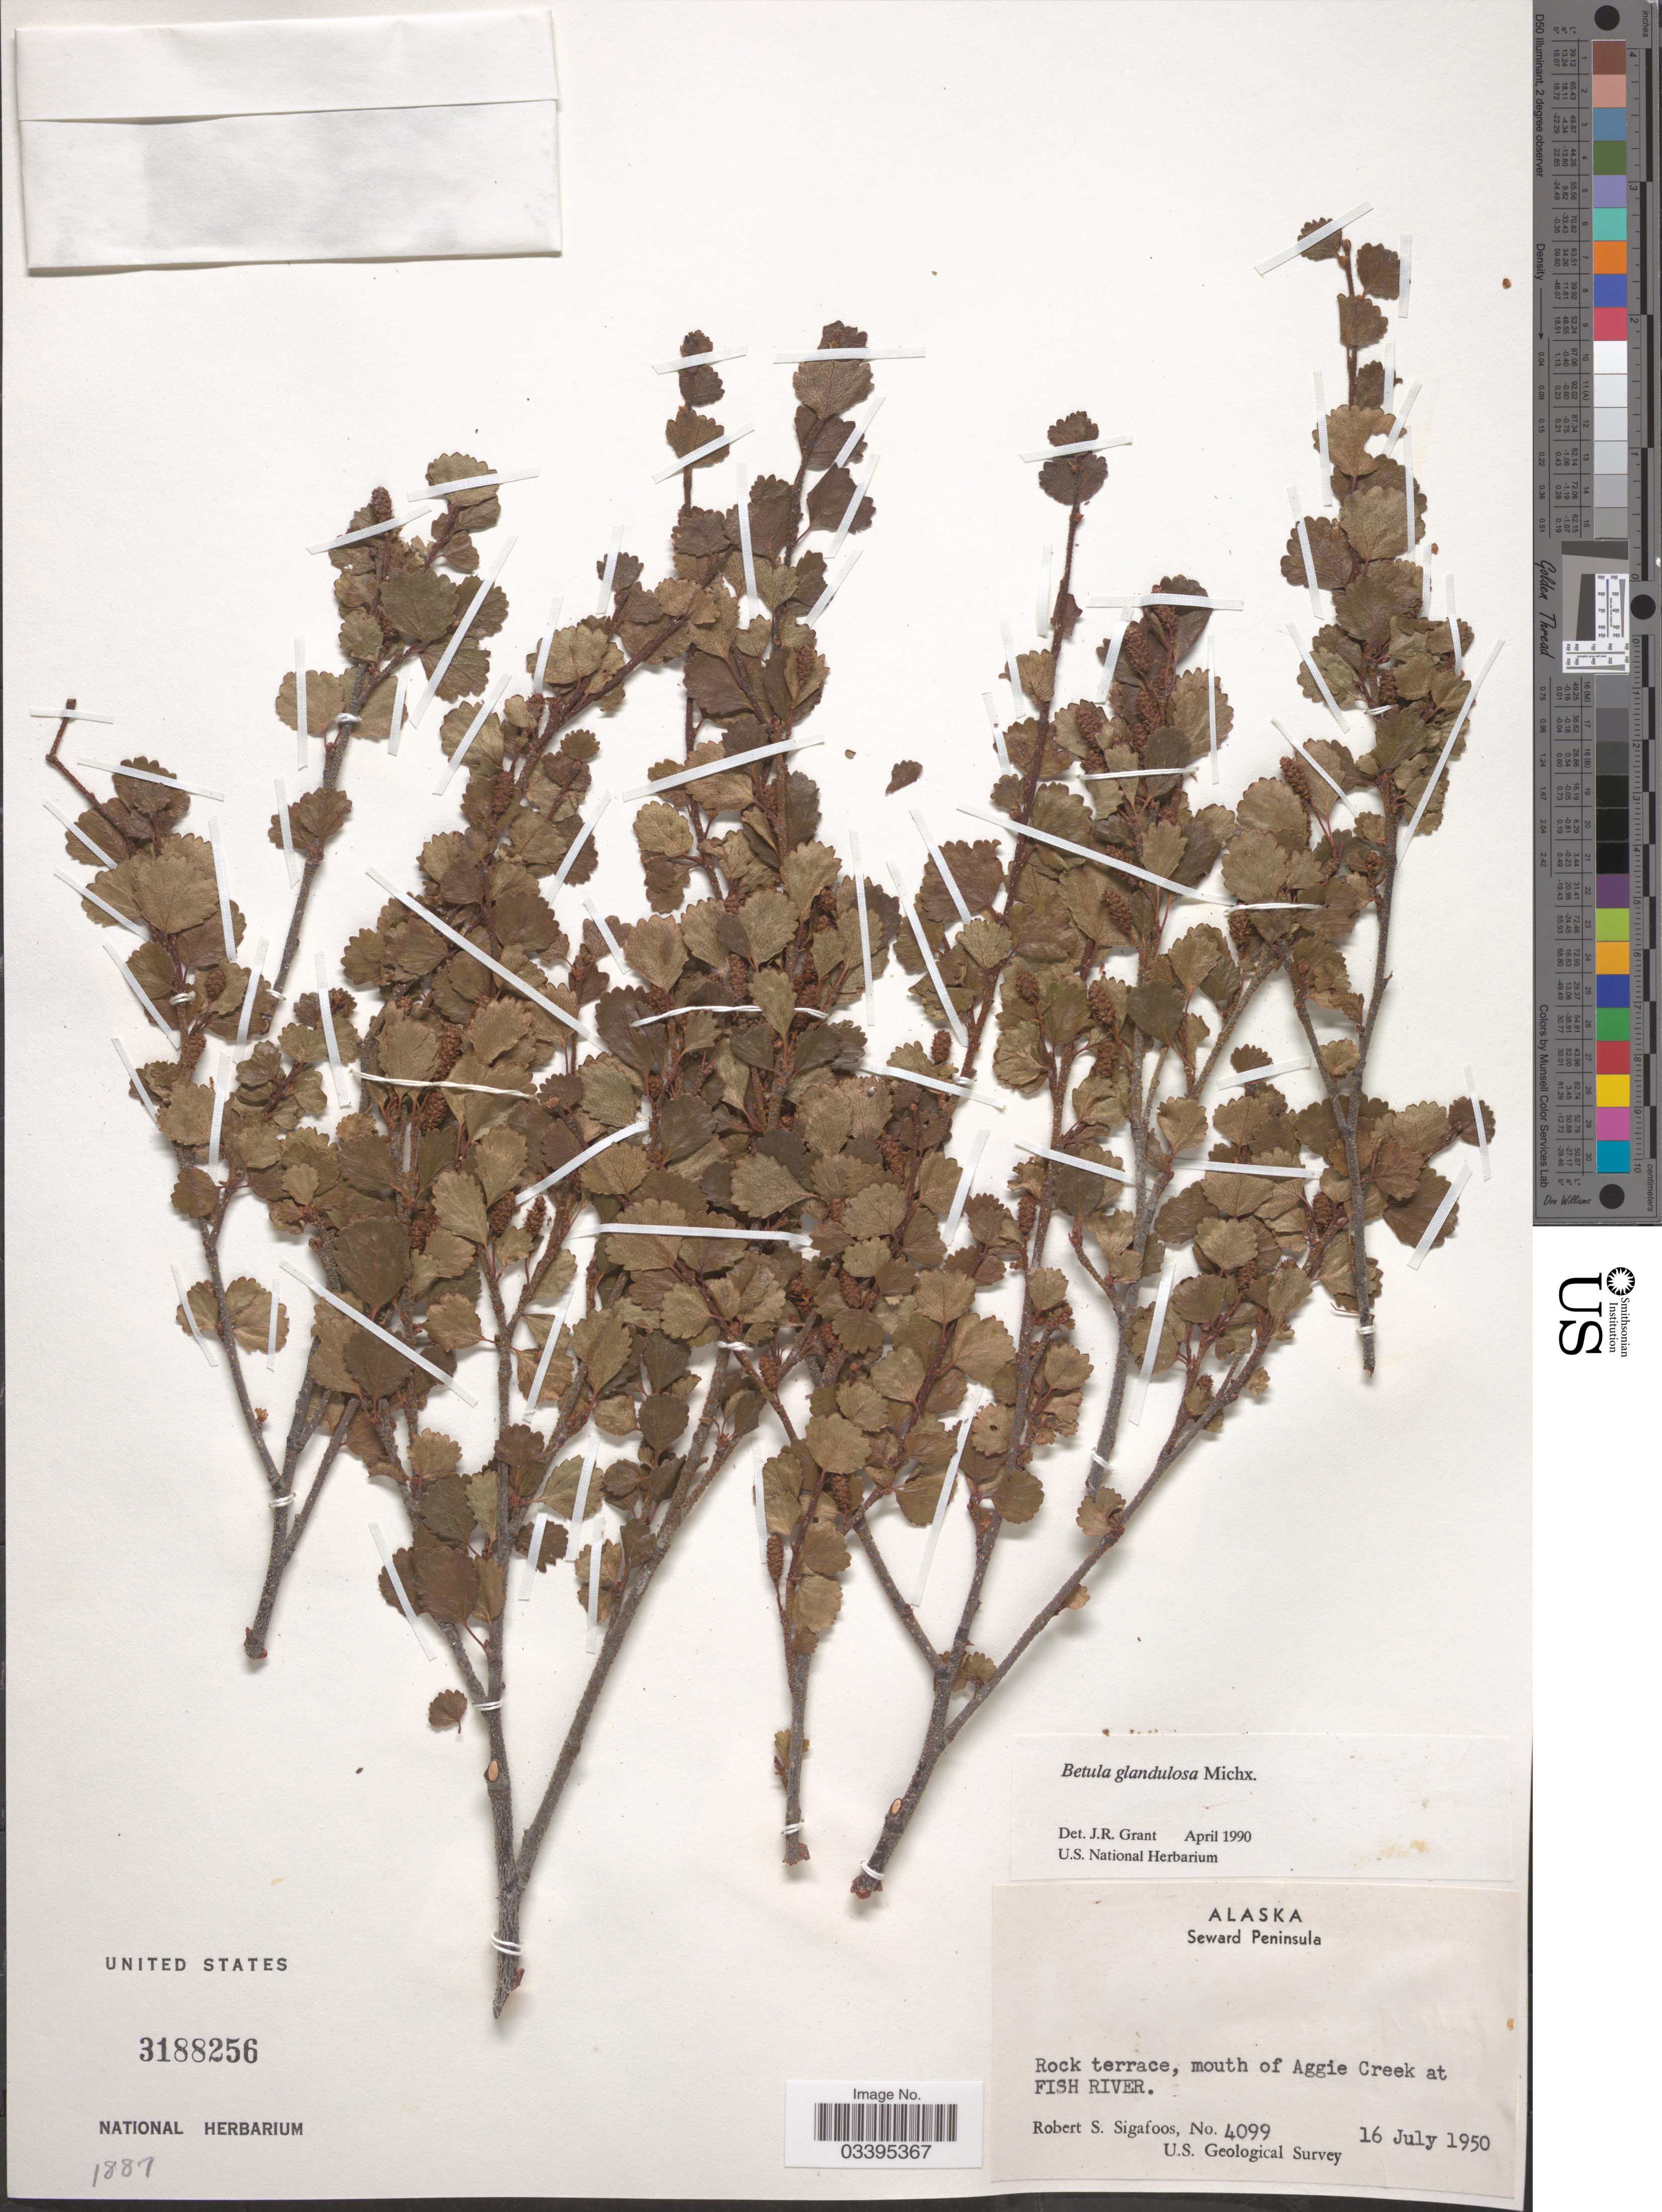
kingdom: Plantae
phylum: Tracheophyta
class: Magnoliopsida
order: Fagales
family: Betulaceae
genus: Betula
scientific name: Betula glandulosa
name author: Michx.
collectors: R. Sigafoos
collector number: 4099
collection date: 1950-07-16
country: United States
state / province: Alaska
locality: Seward Peninsula. Rock terrace, mouth of Aggie Creek at Fish River.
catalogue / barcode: US 3188256